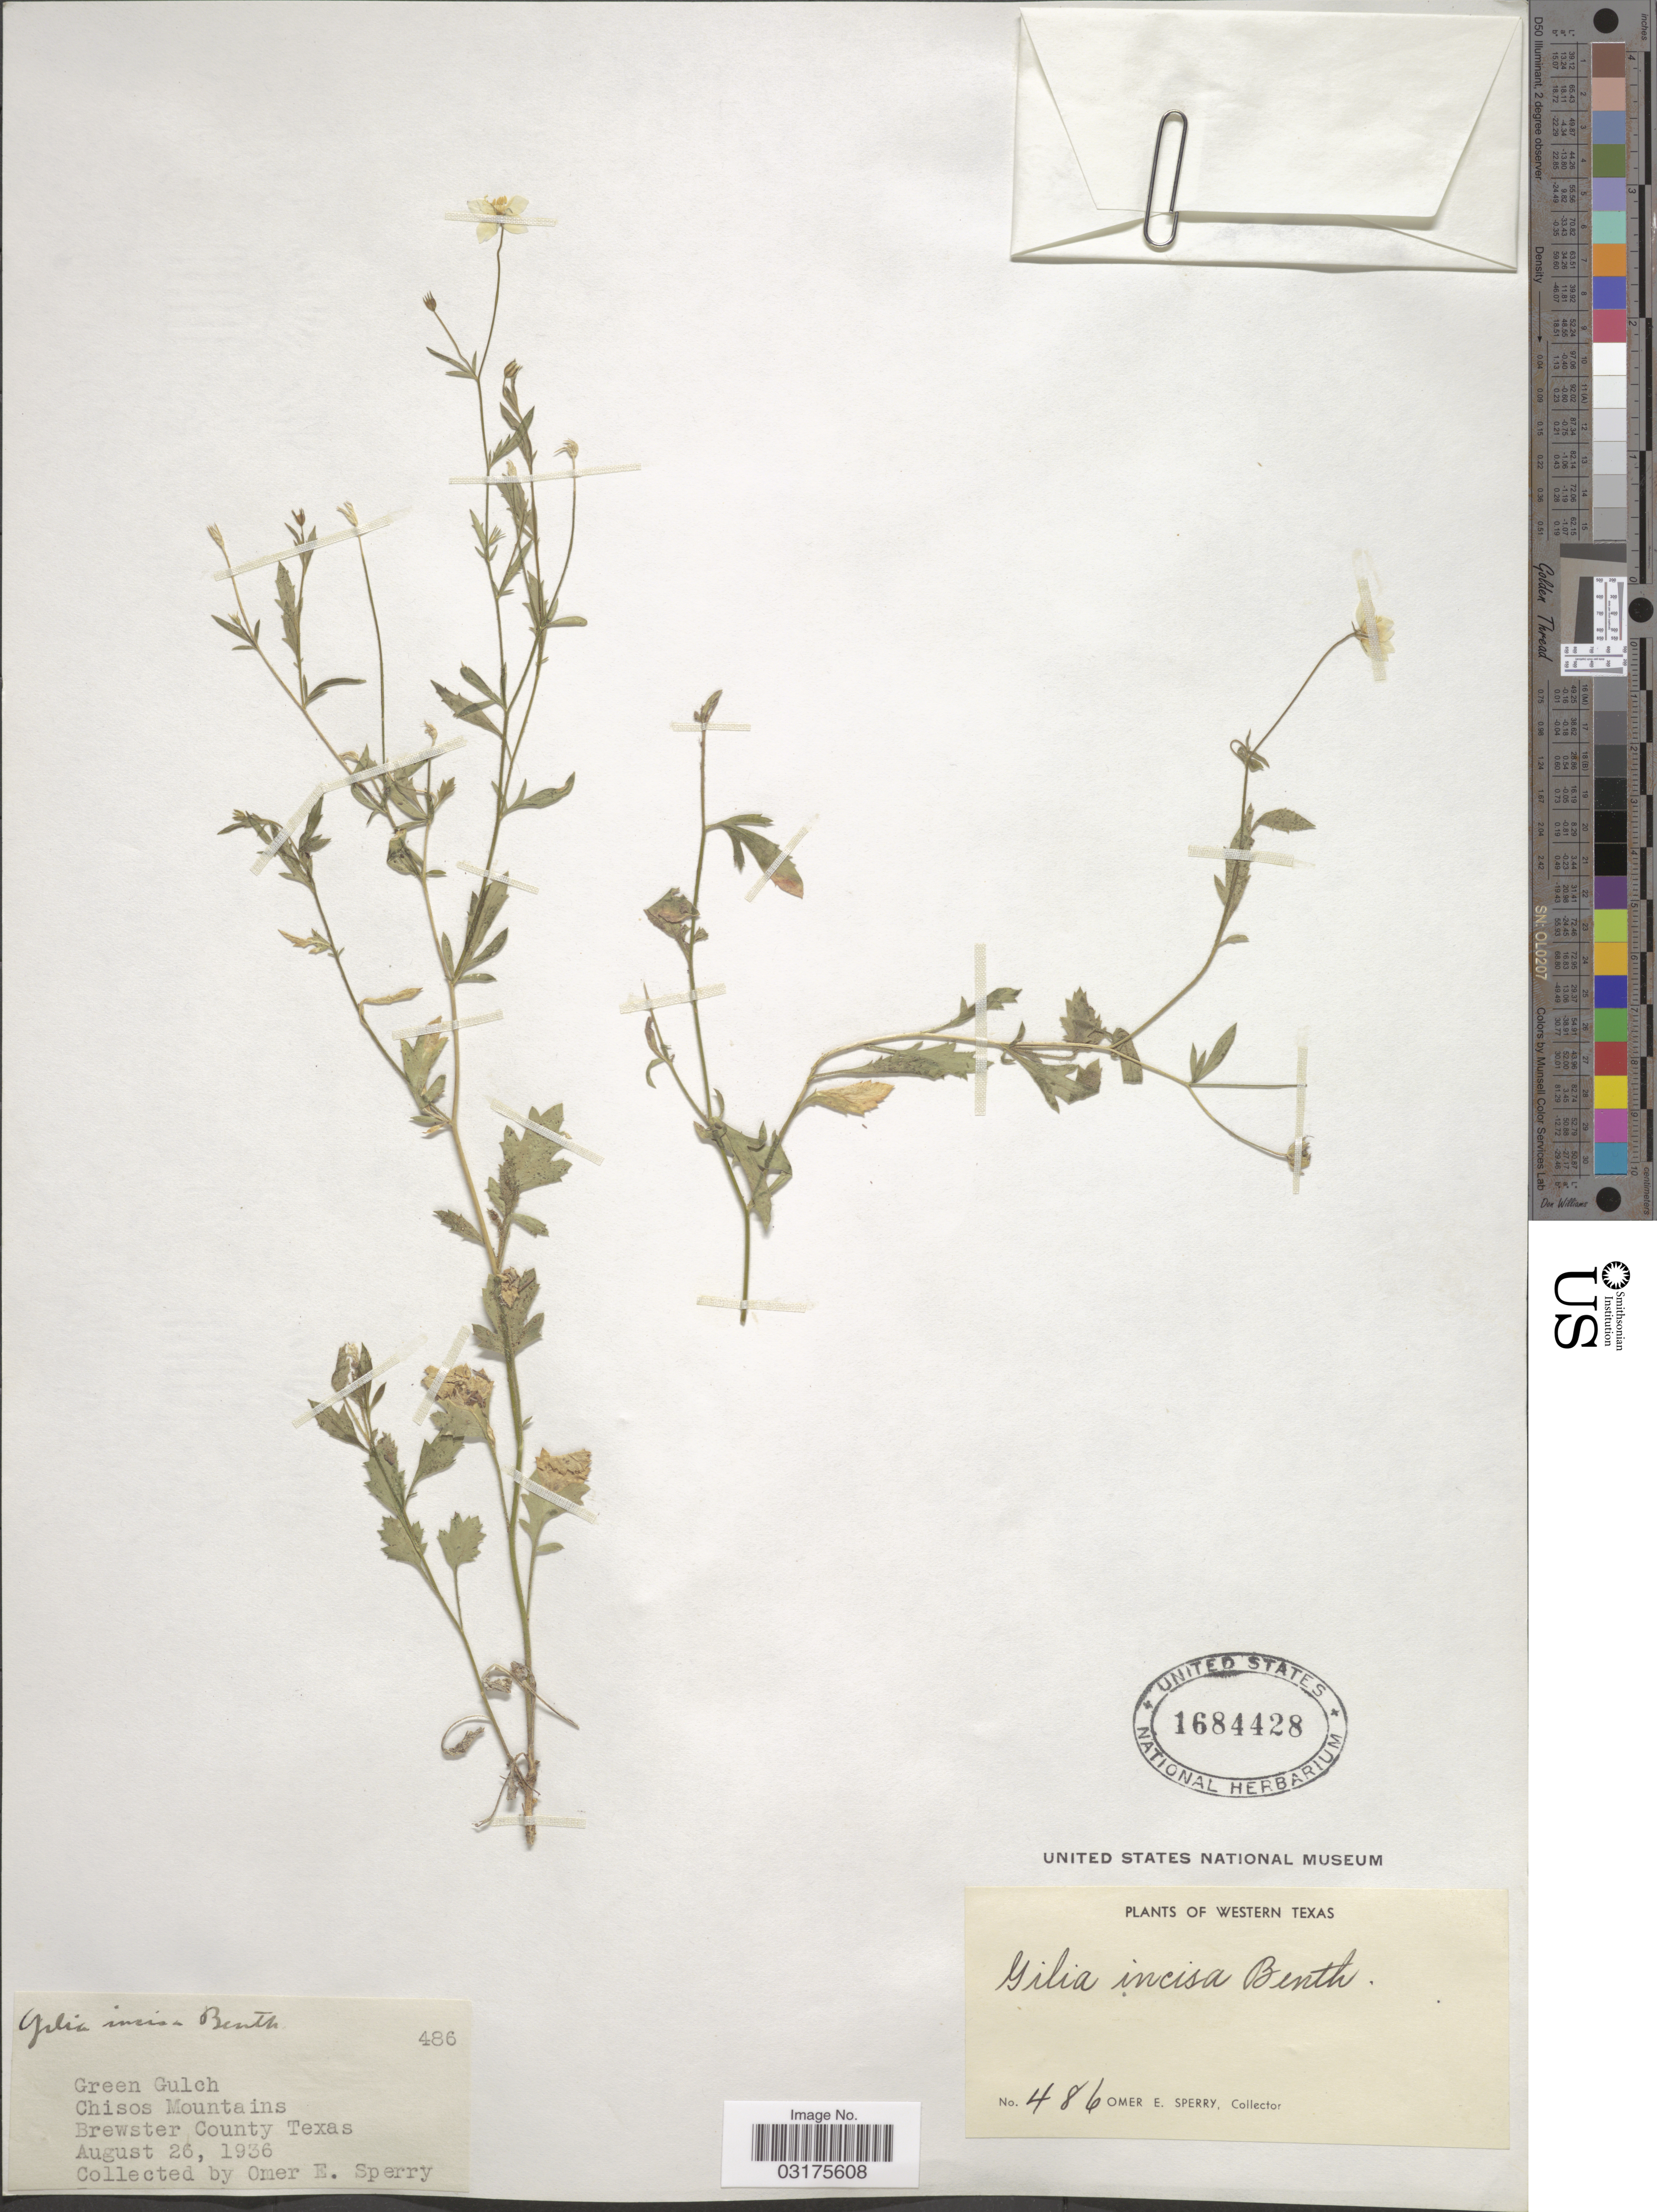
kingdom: Plantae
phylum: Tracheophyta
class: Magnoliopsida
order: Ericales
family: Polemoniaceae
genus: Giliastrum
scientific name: Giliastrum incisum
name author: (Benth.) J.M. Porter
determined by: Strong, Mark T., (BOT), Smithsonian Institution - National Museum of Natural History (UNITED STATES)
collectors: O. E. Sperry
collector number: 486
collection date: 1936-08-26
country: United States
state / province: Texas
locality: Western Texas, Green Gulch, Chisos Mountains, Brewster County.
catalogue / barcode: US 1684428